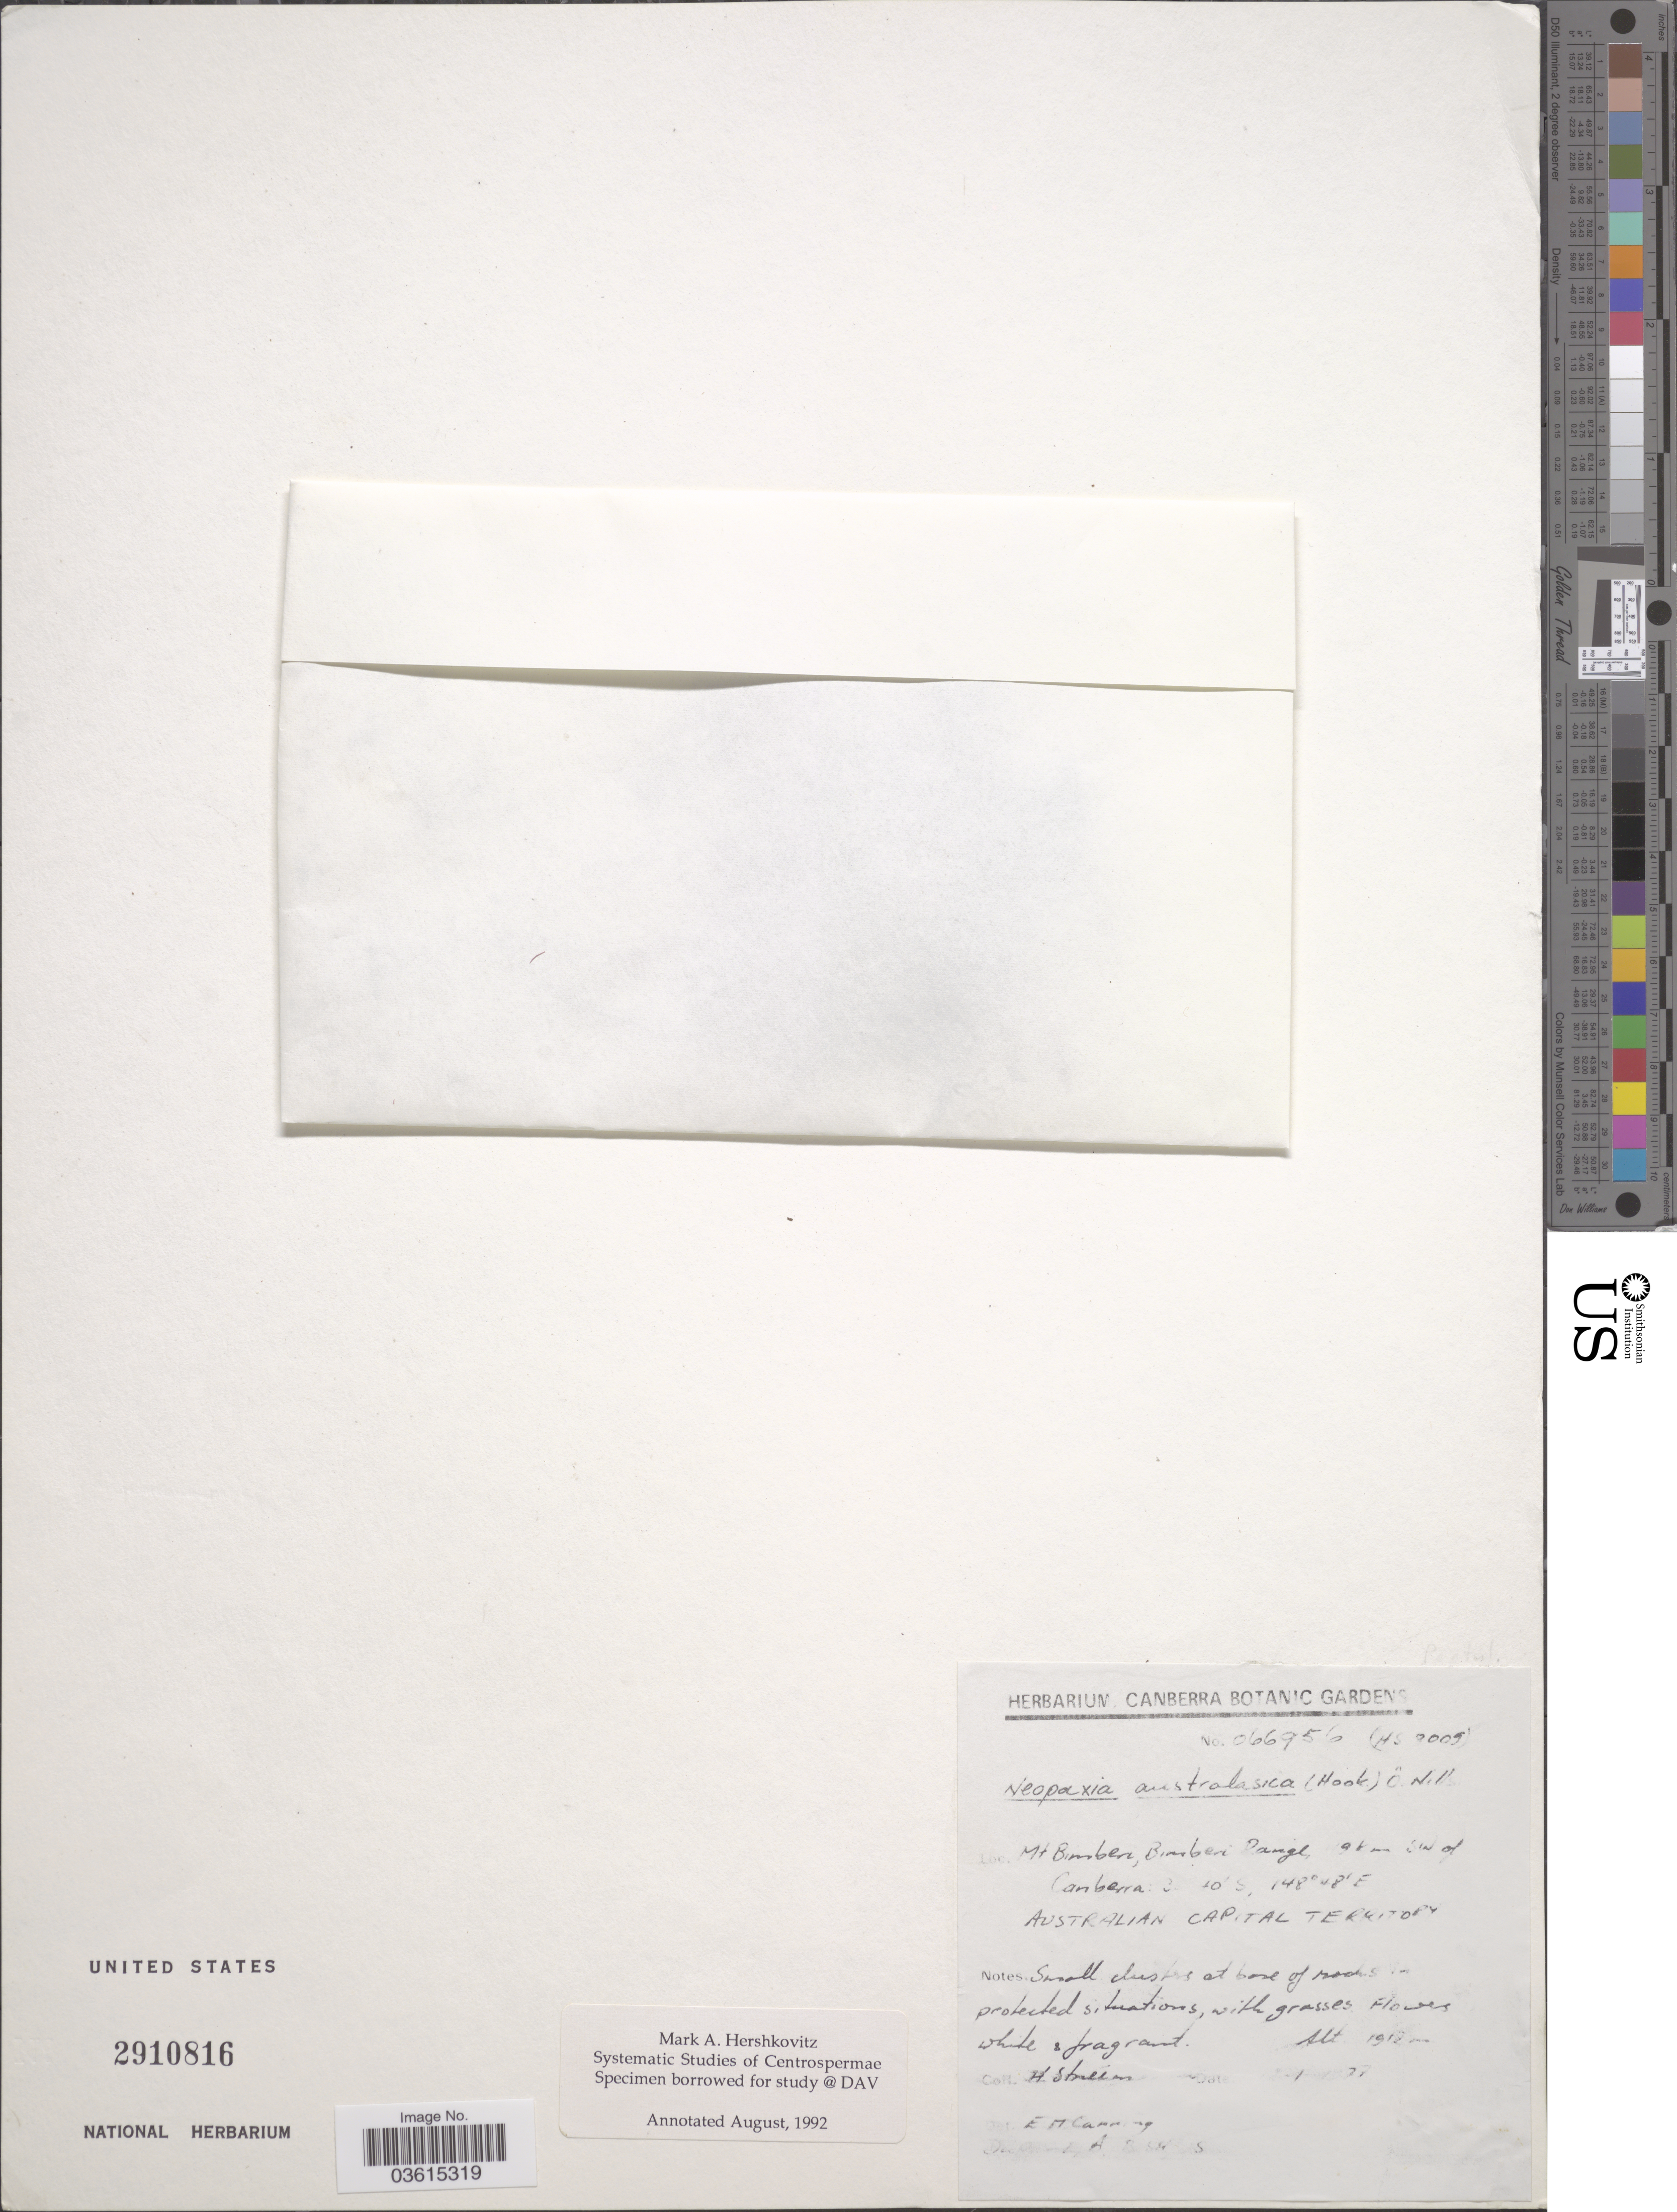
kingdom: Plantae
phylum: Tracheophyta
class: Magnoliopsida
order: Caryophyllales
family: Montiaceae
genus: Montia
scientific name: Montia australasica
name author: (Hook. f.) Pax & K. Hoffm.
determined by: Strong, Mark T., (BOT), Smithsonian Institution - National Museum of Natural History (UNITED STATES)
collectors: H. Streimann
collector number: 066956/(HS!009)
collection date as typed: Transcribed d/m/y: 25/1/27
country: Australia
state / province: Australian Capital Territory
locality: Mt Bimberi, Bimberi Range 19 km SW of Canberra. Australian Capital Territory.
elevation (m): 1912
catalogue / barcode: US 2910816